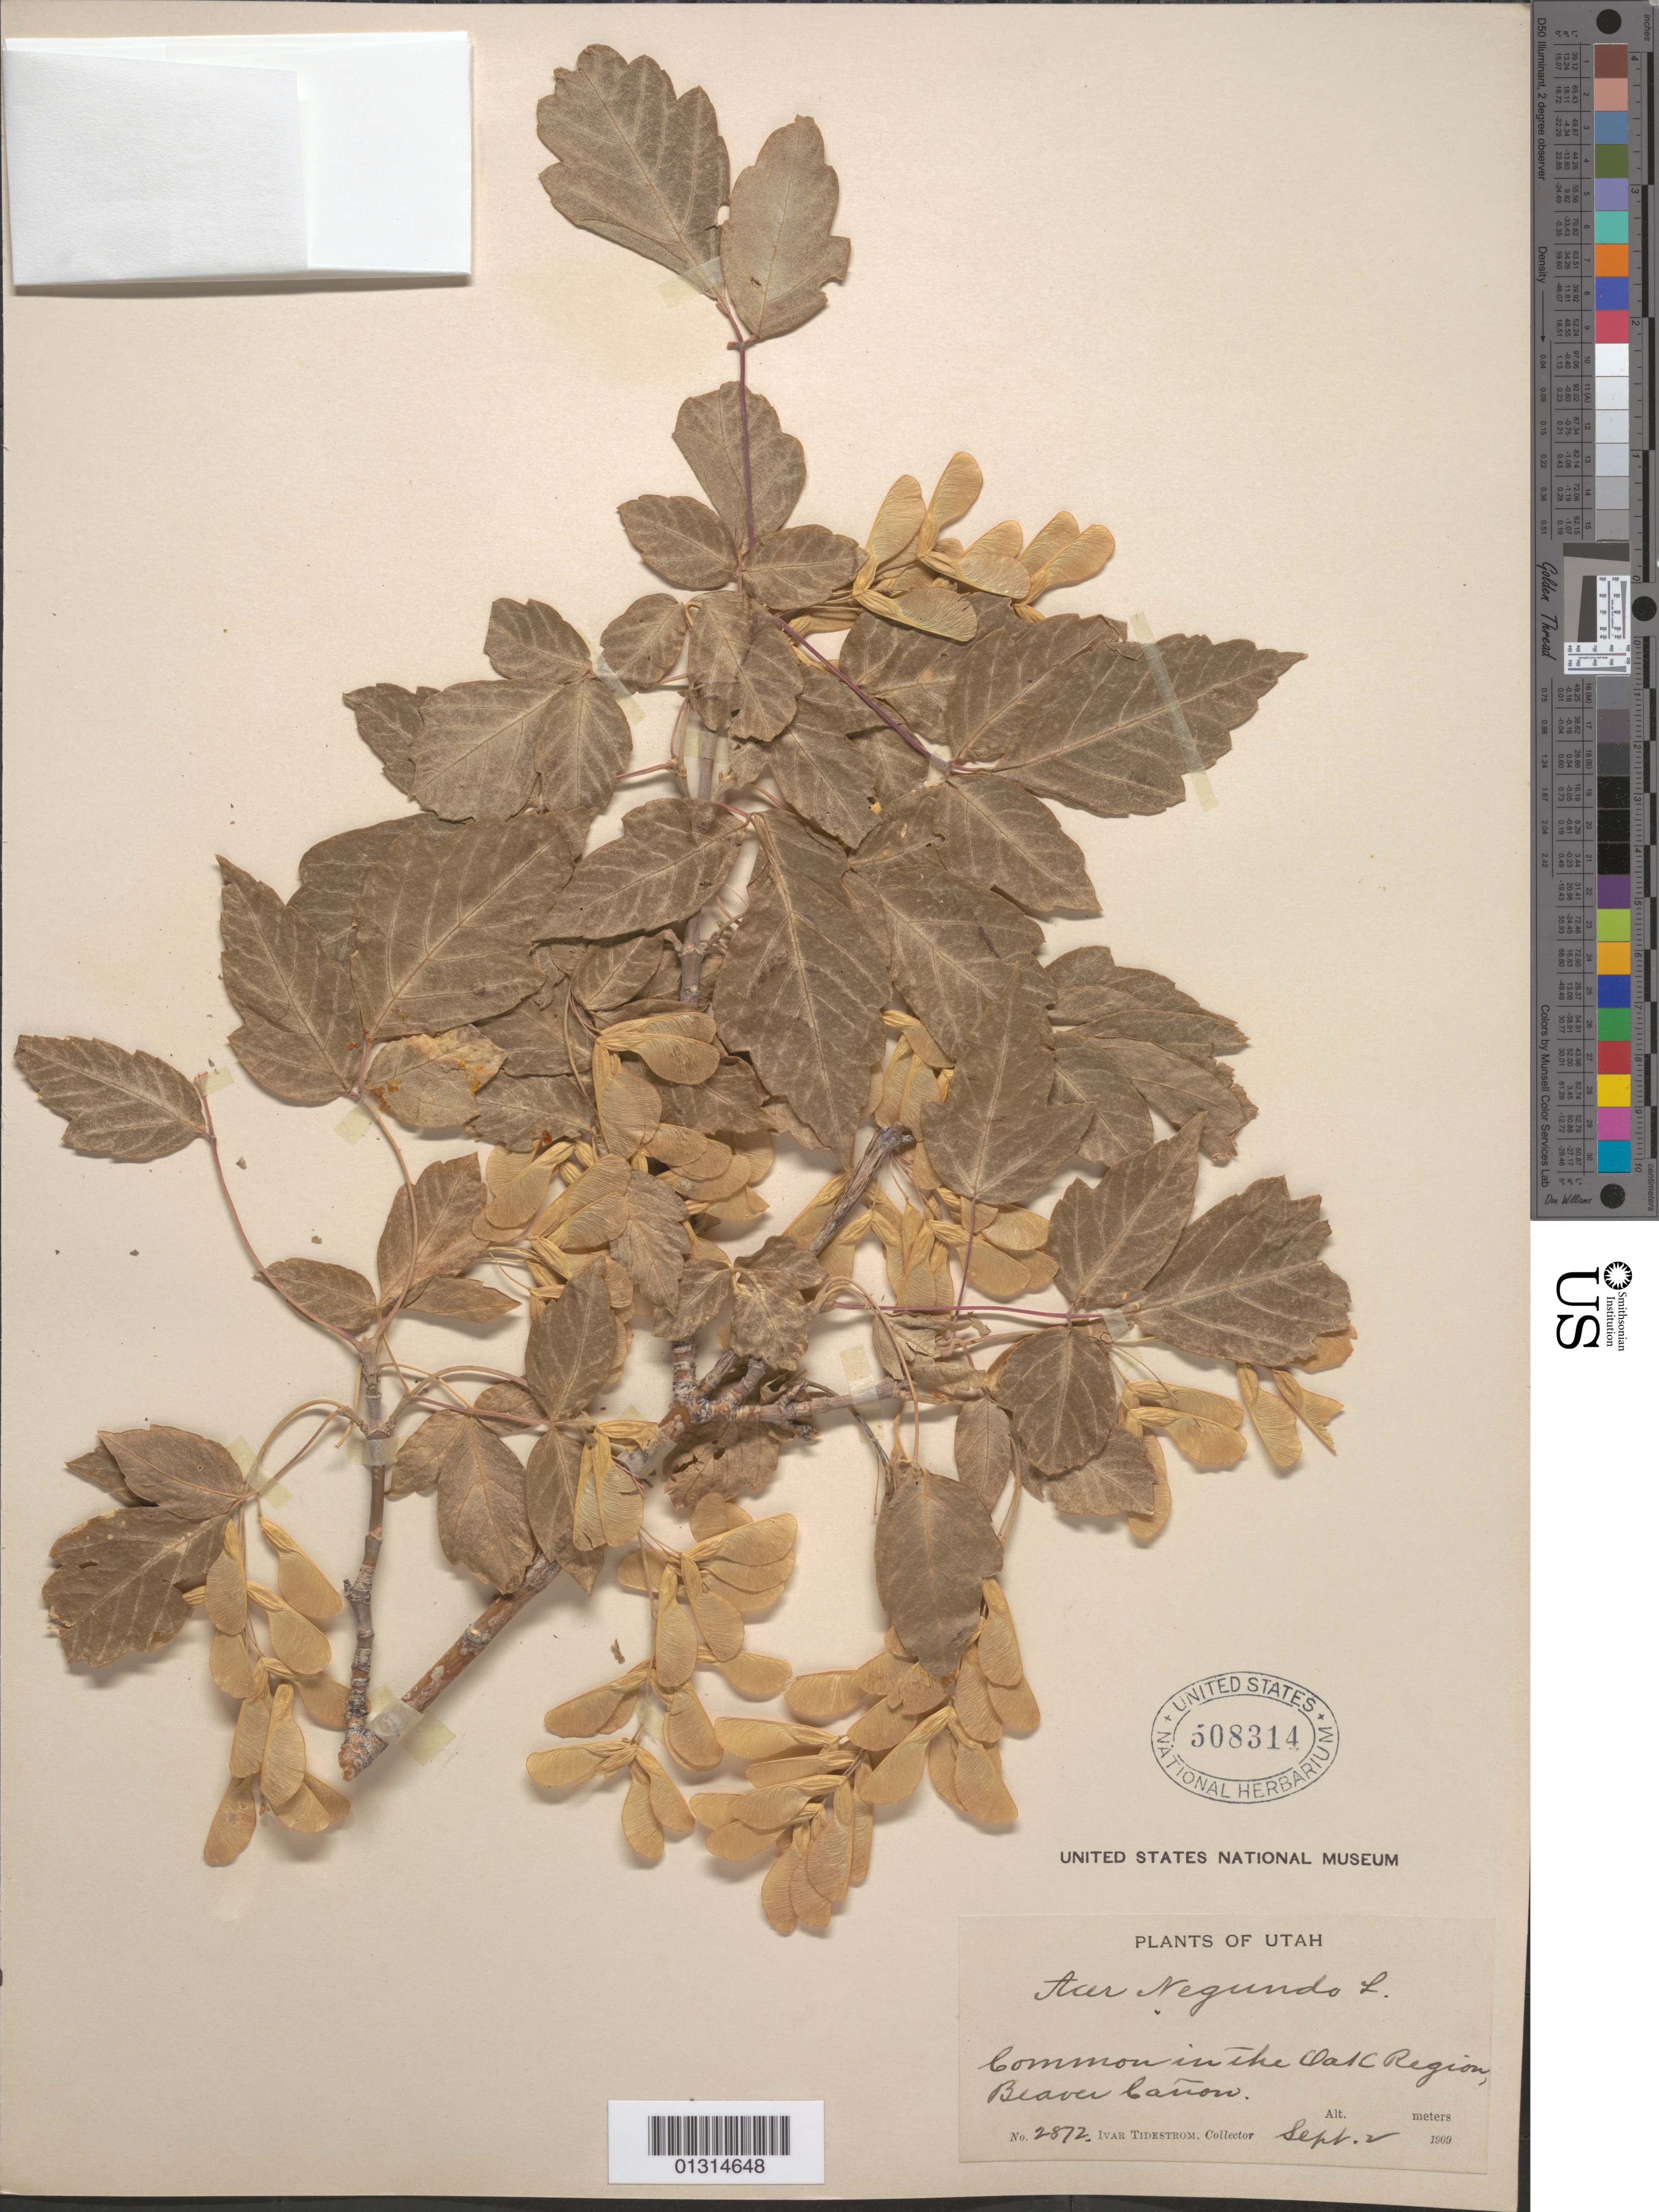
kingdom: Plantae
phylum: Tracheophyta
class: Magnoliopsida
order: Sapindales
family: Sapindaceae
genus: Acer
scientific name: Acer negundo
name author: L.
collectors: I. F. Tidestrom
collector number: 2872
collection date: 1909-09-02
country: United States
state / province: Utah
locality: Beaver Cañon, in the Oak Region.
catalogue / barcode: US 508314